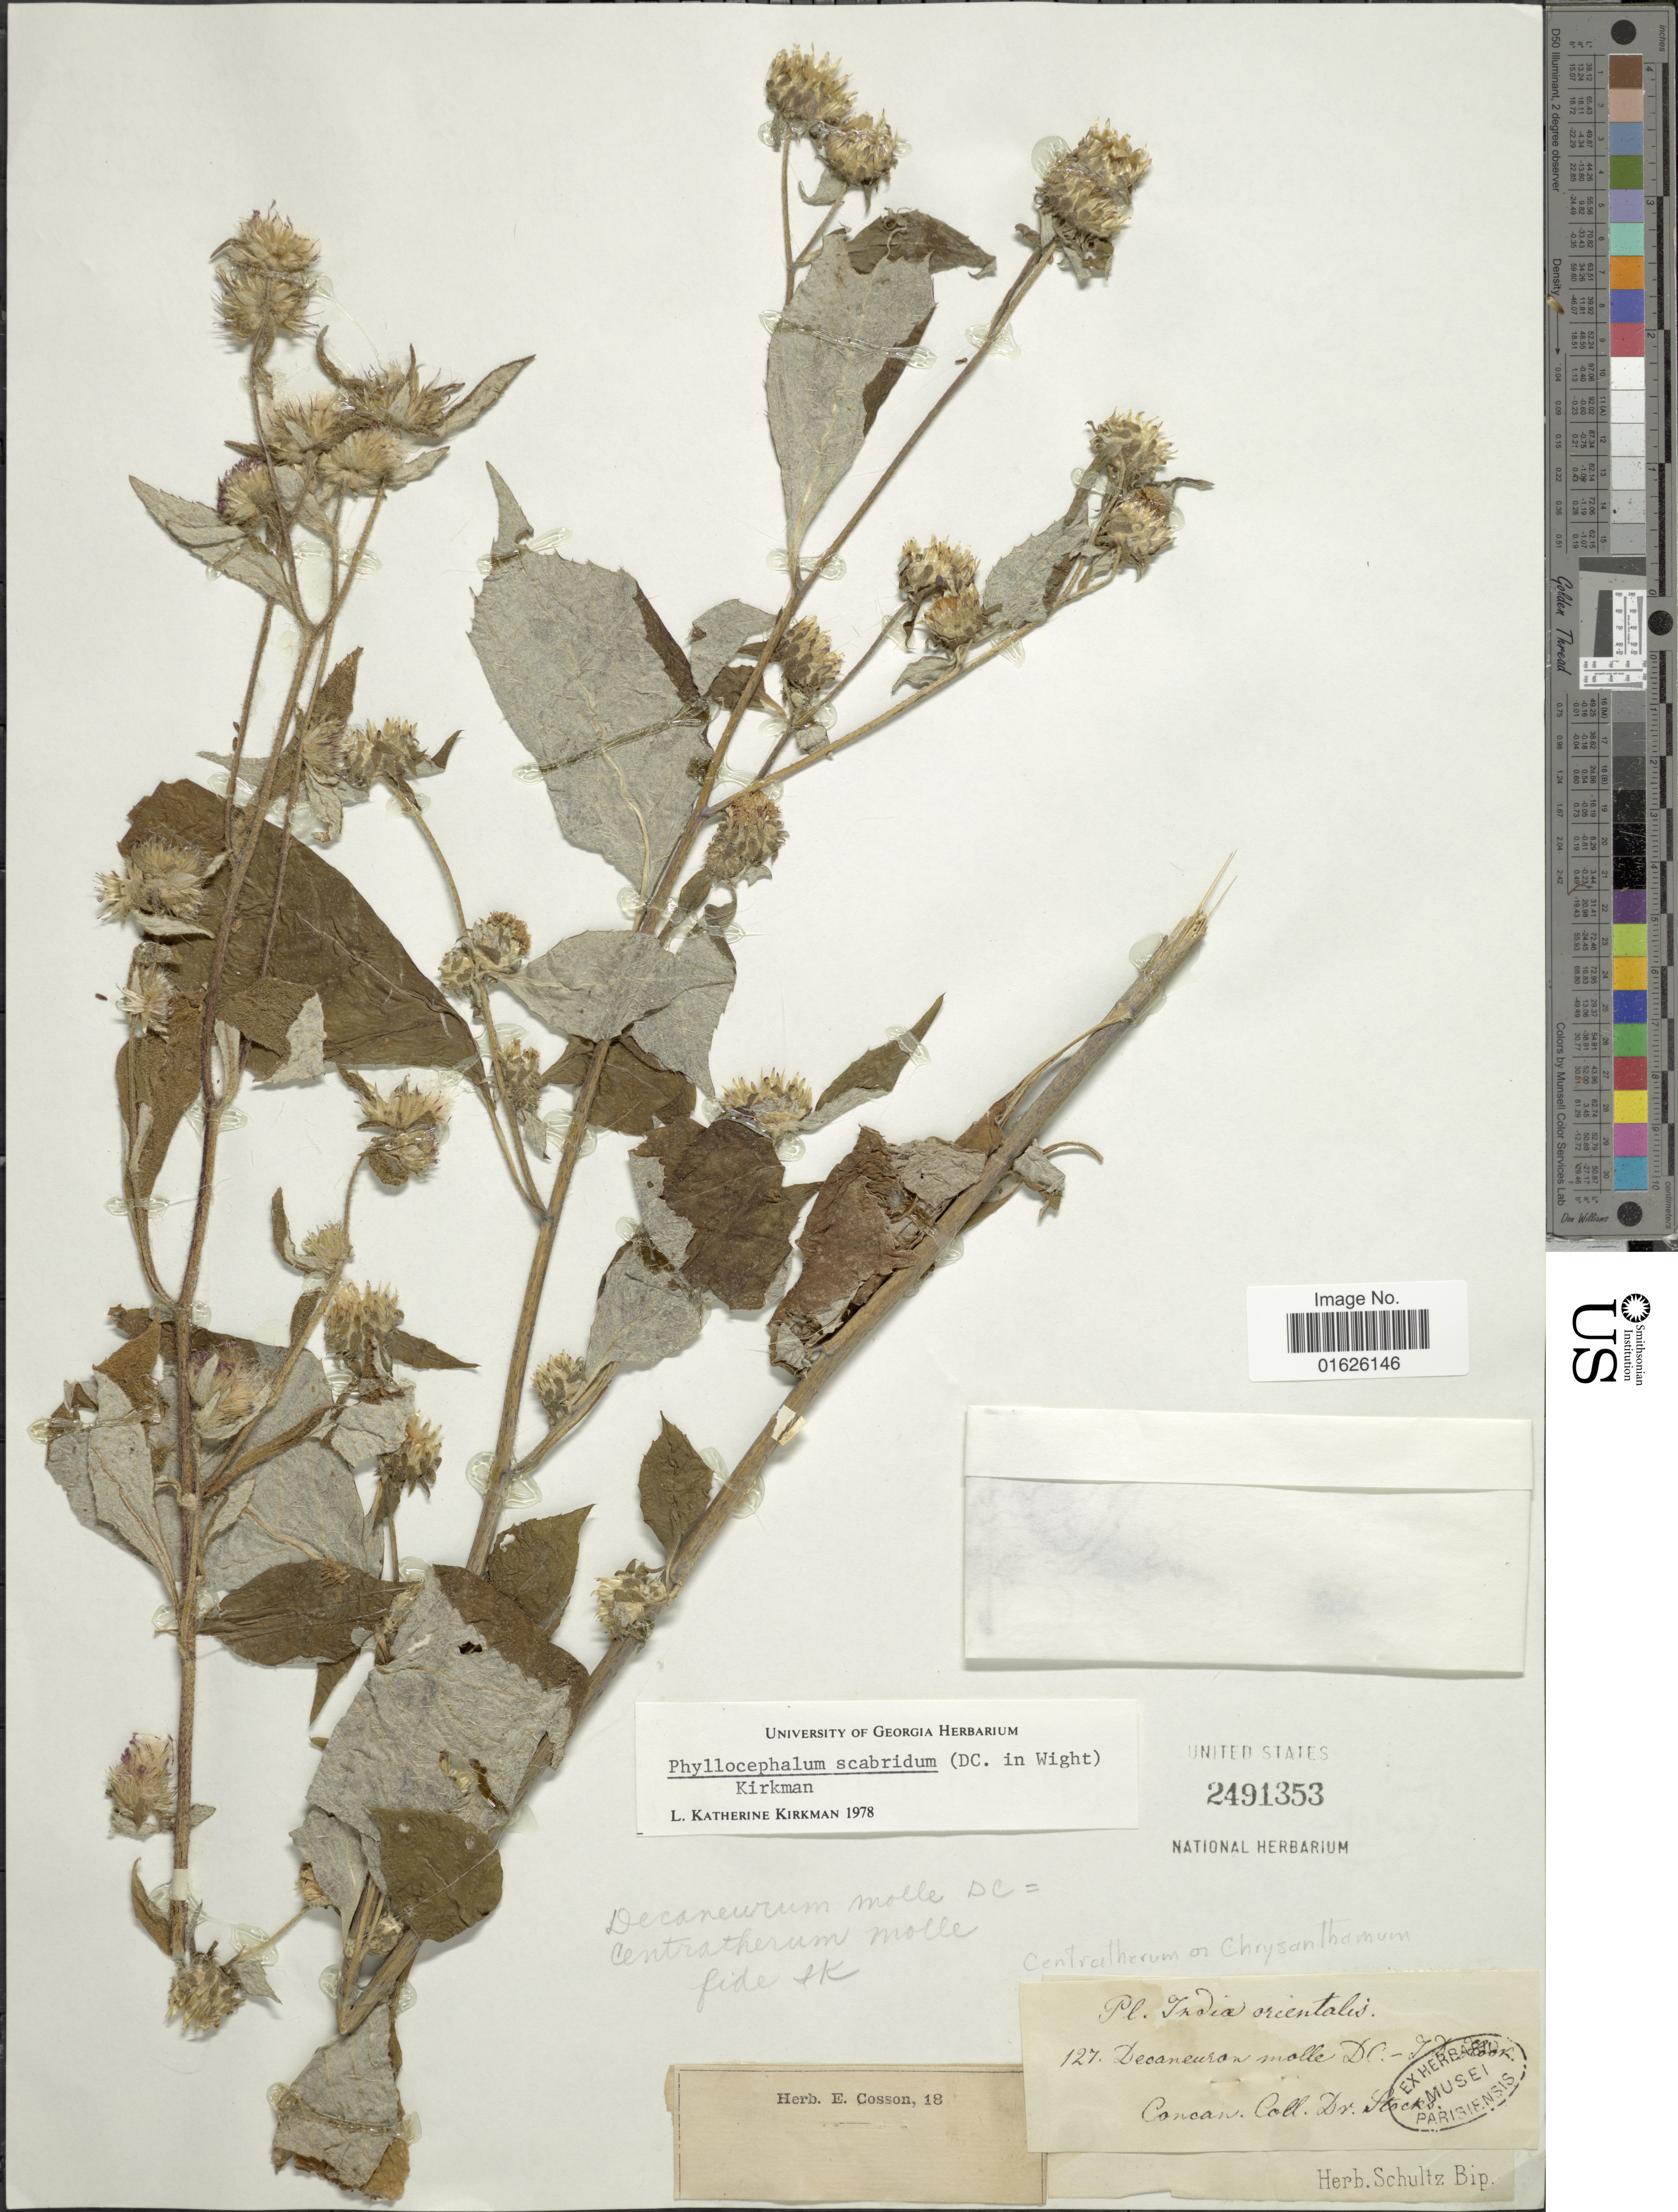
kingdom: Plantae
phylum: Tracheophyta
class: Magnoliopsida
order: Asterales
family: Asteraceae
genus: Phyllocephalum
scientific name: Phyllocephalum scabridum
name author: (DC. in Wight) Kirkman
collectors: Stocks, --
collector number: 127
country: India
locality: India Orientalis, Concan.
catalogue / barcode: US 2491353